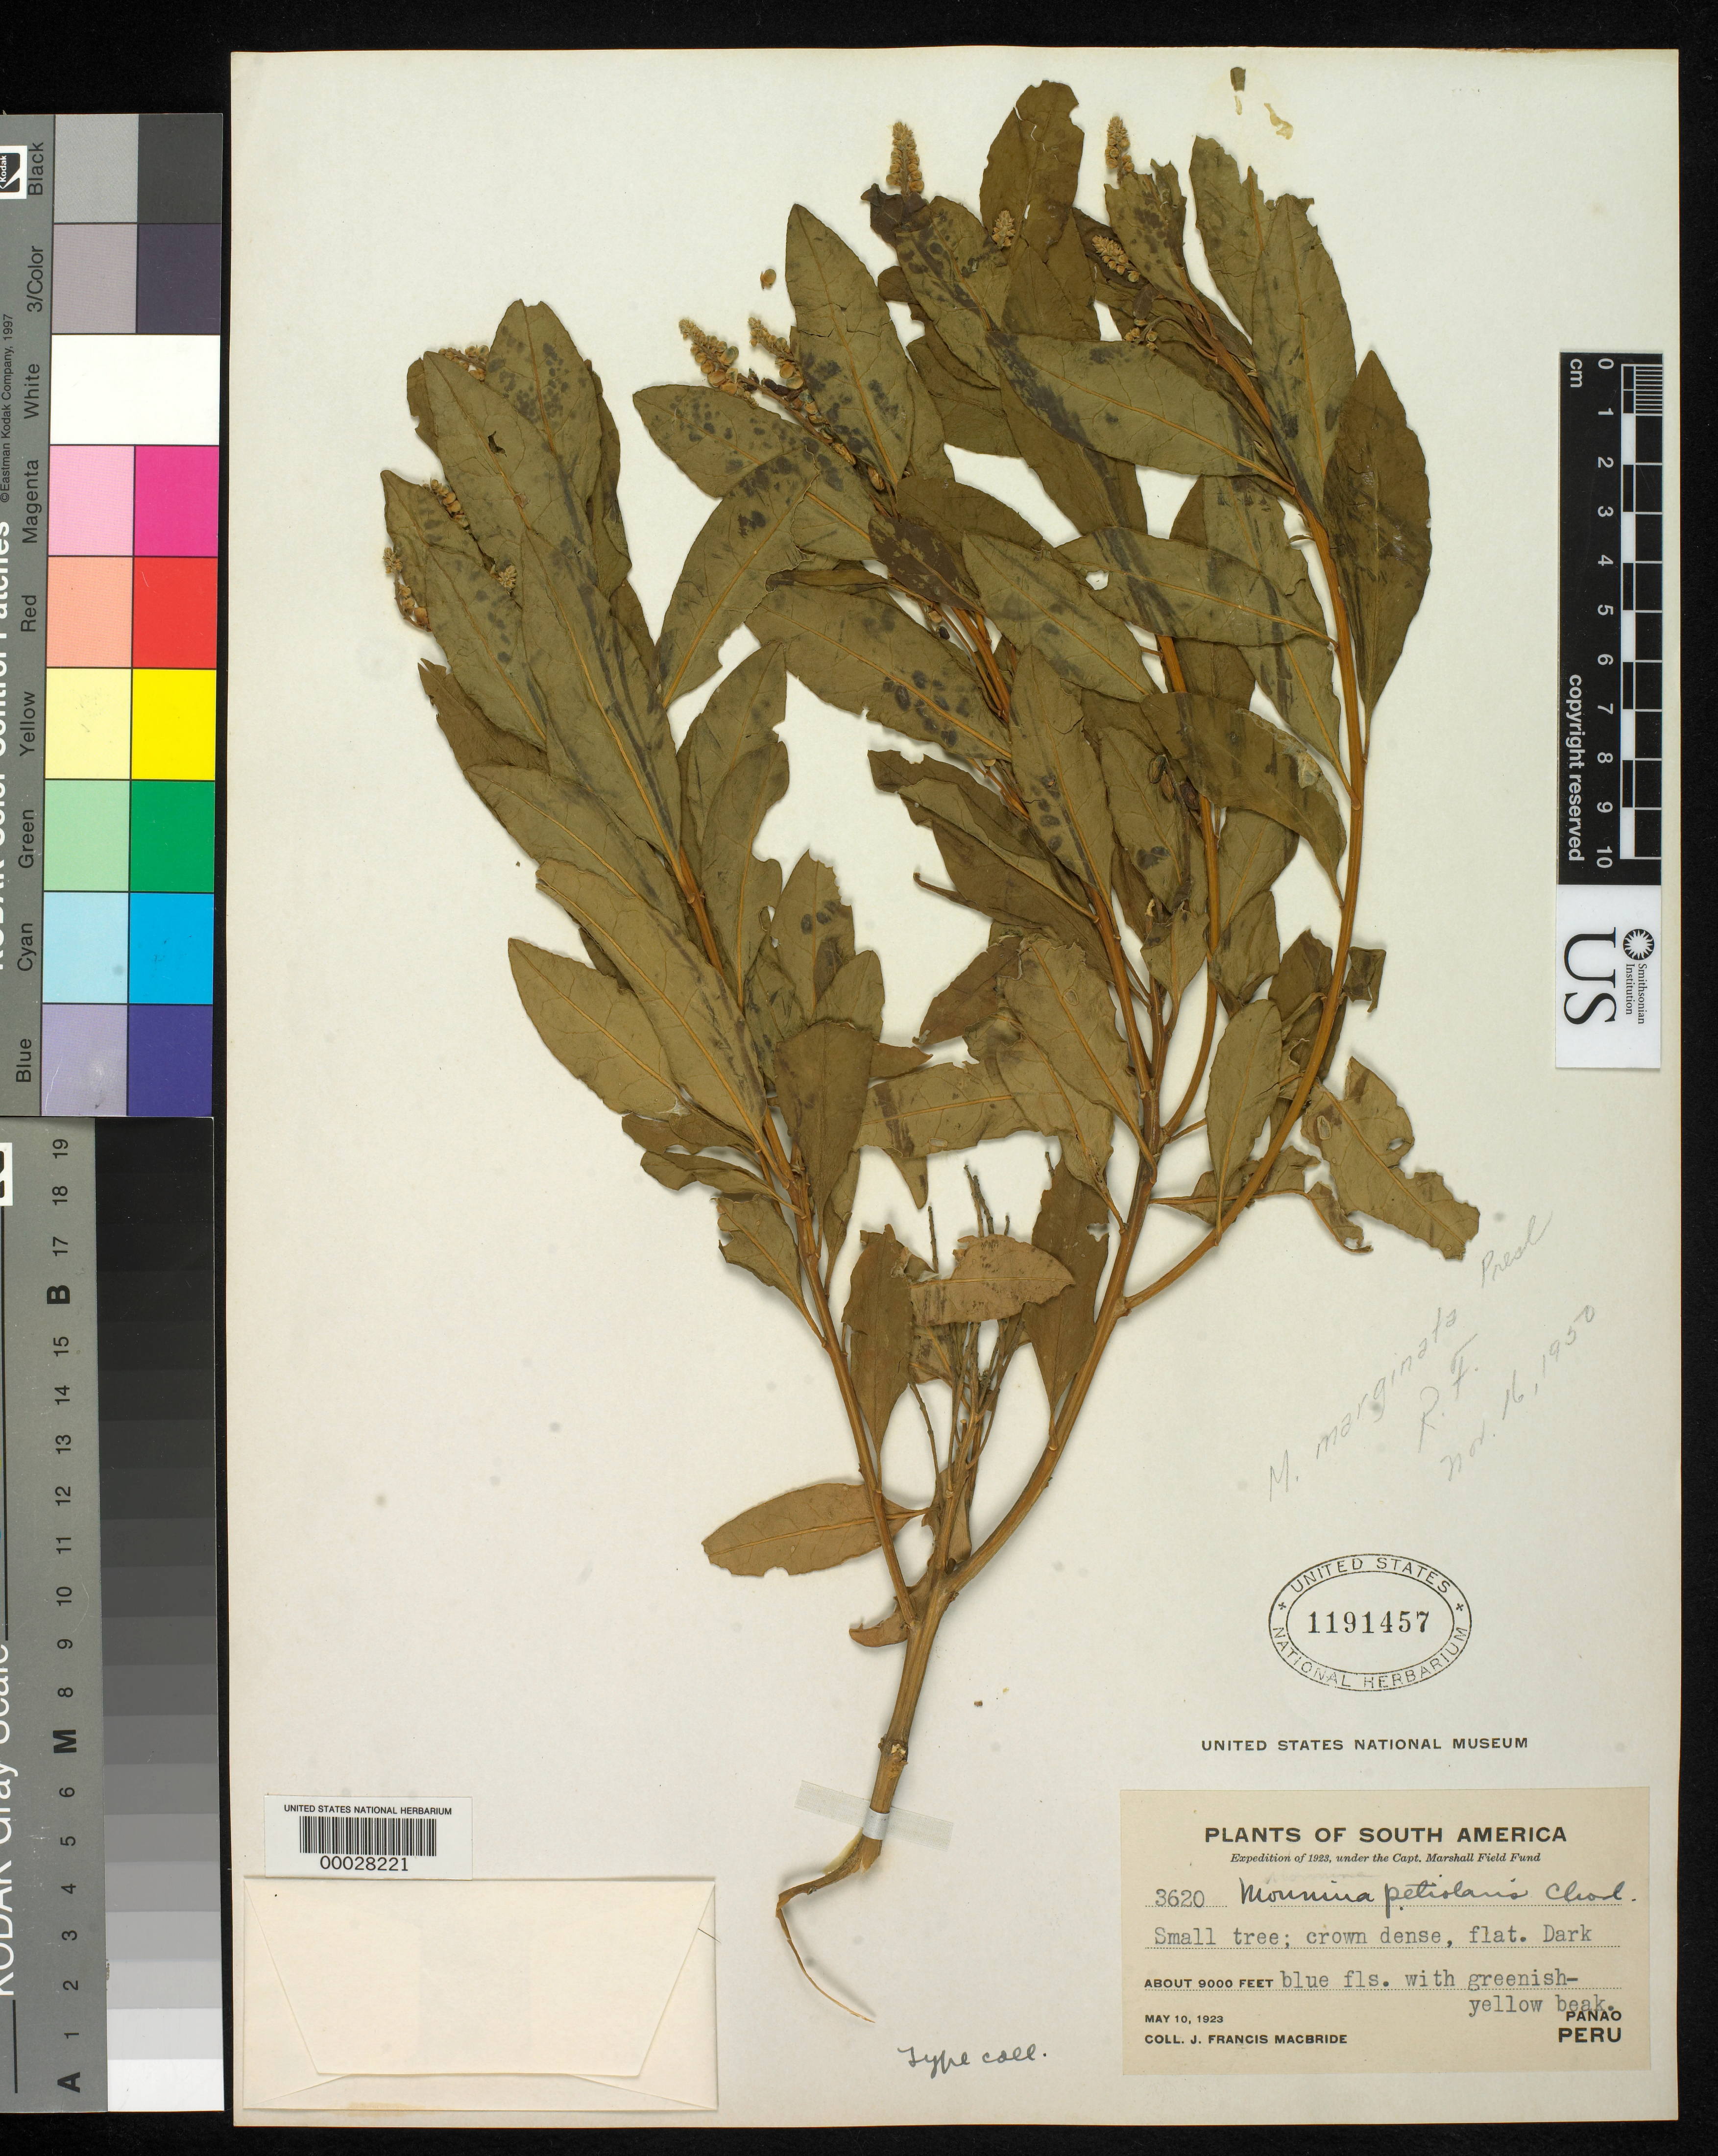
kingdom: Plantae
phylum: Tracheophyta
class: Magnoliopsida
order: Fabales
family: Polygalaceae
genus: Monnina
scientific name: Monnina petiolaris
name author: Chodat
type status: Isolectotype; Type Collection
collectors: J. F. Macbride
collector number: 3620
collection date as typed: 10 May 1923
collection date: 1923-05-10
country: Peru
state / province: Huánuco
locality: Panao.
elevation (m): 2743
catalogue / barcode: US 1191457